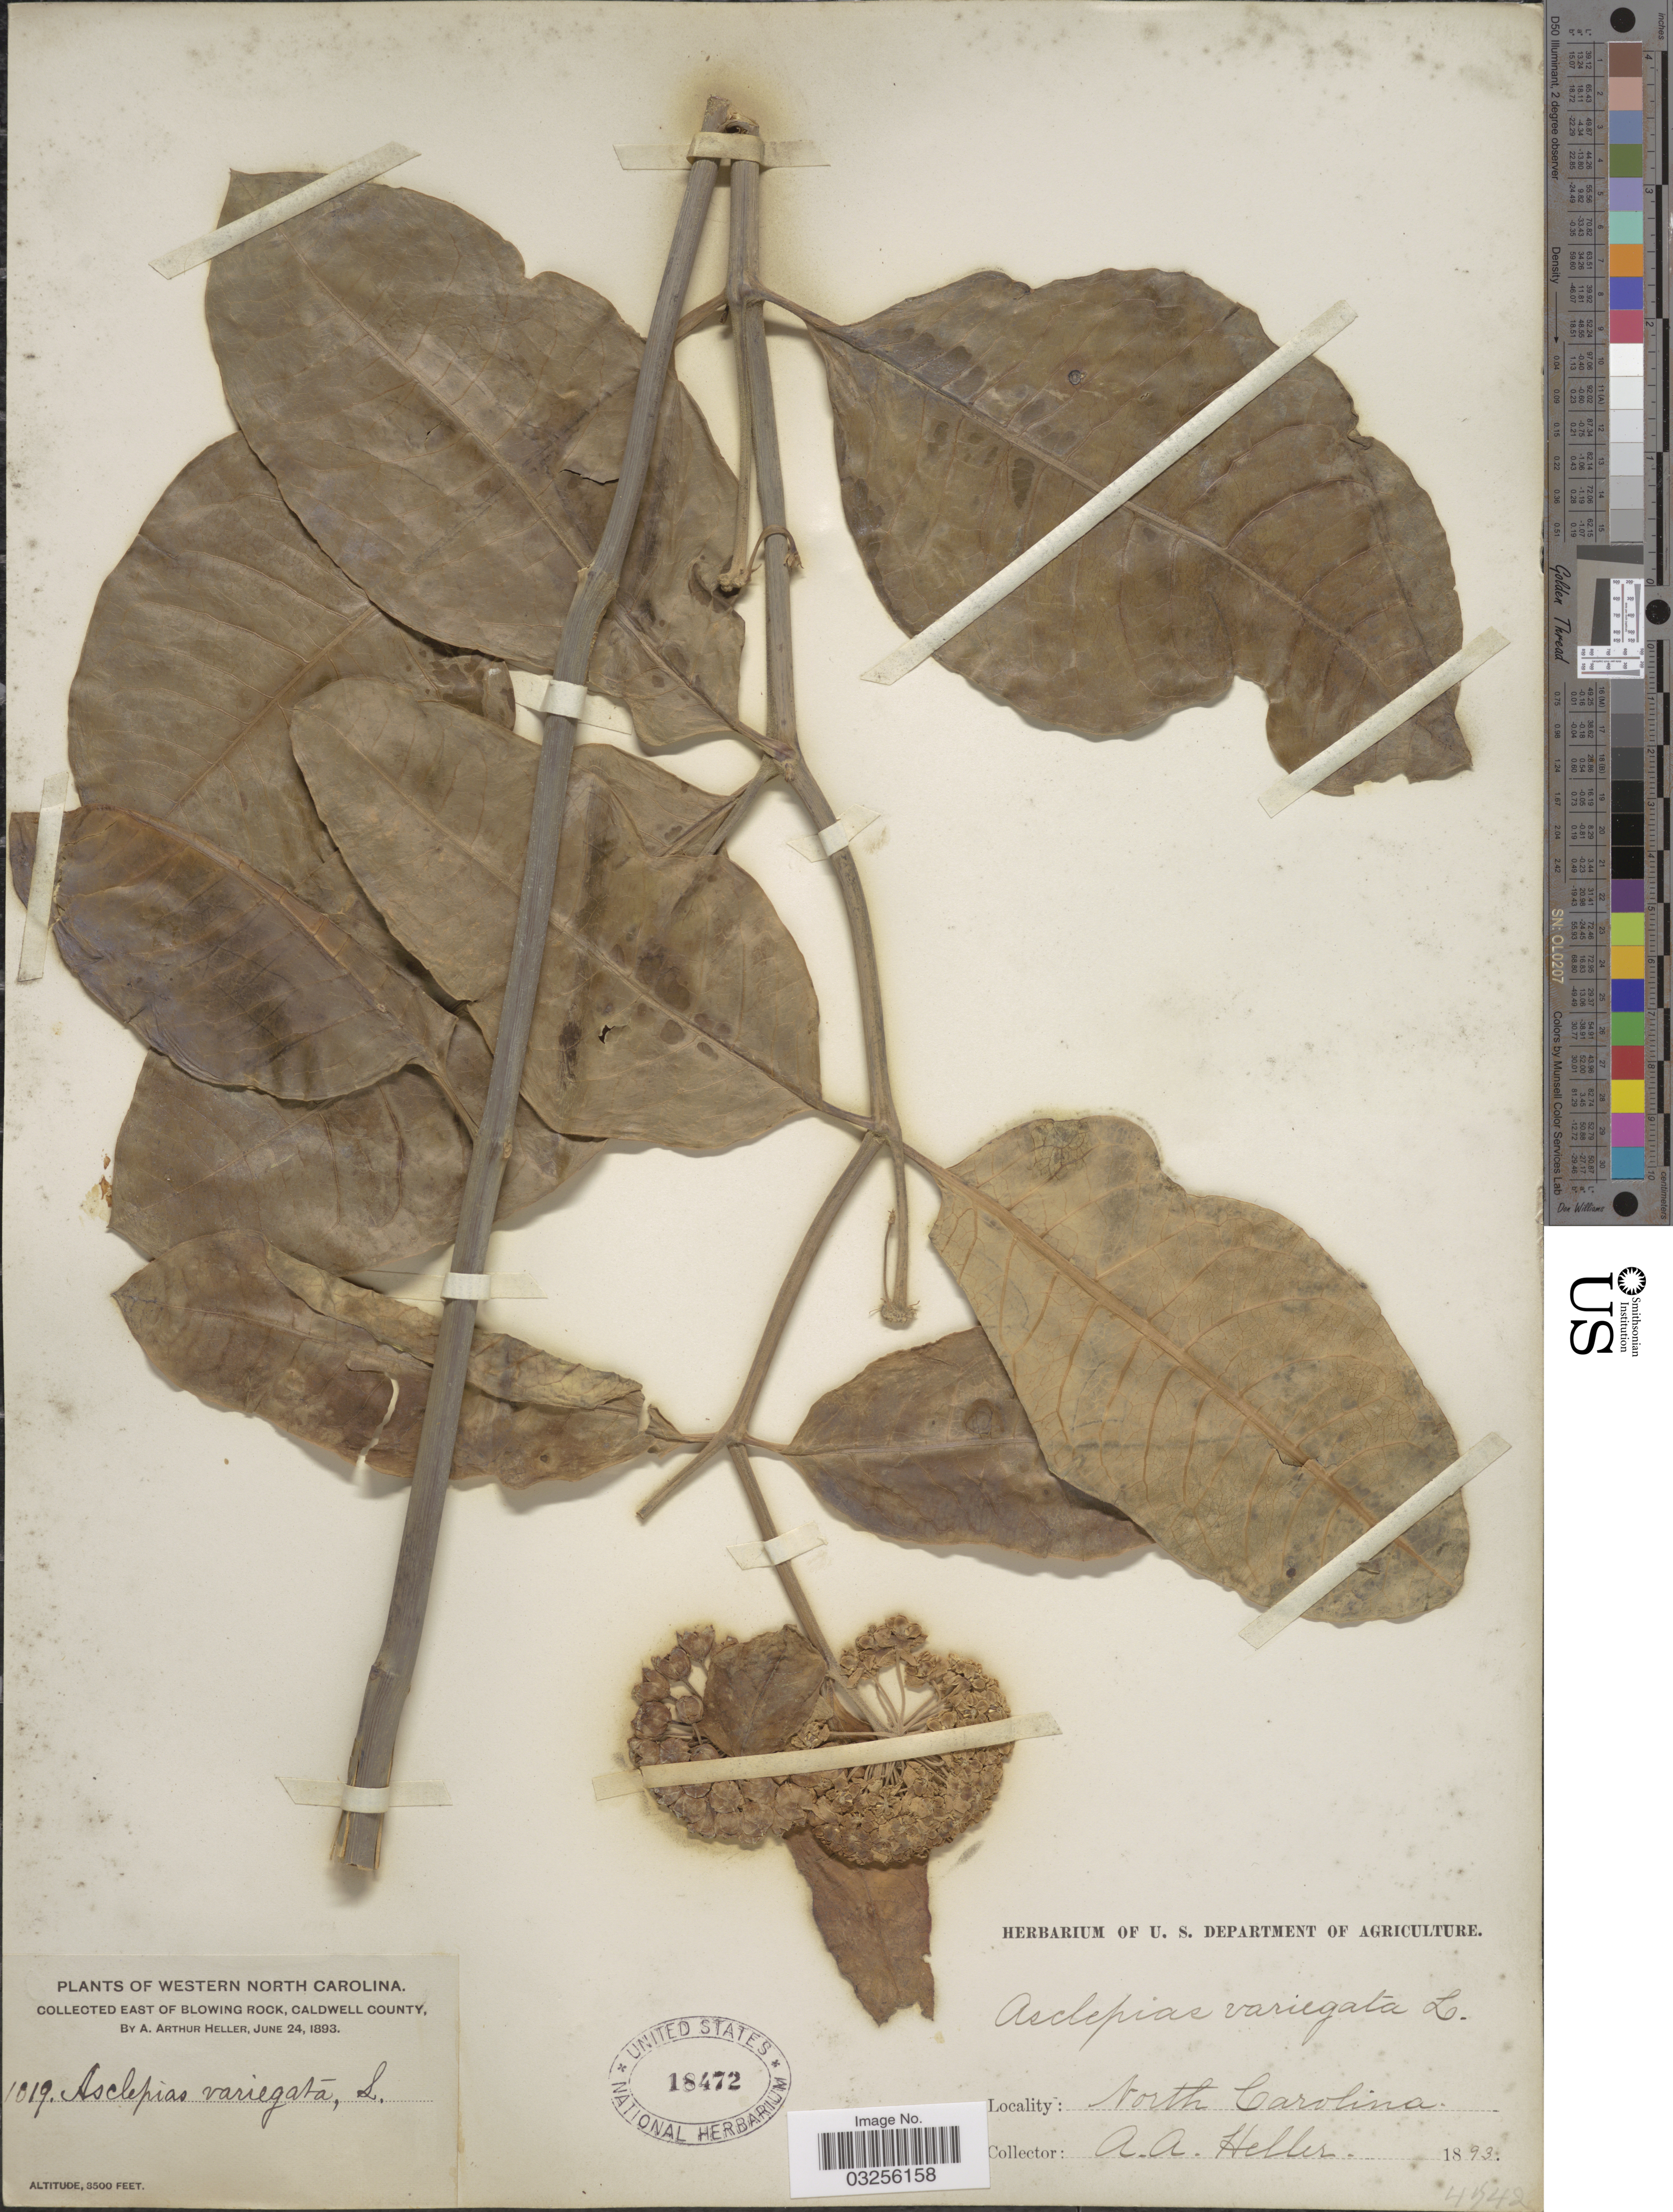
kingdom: Plantae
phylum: Tracheophyta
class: Magnoliopsida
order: Gentianales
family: Apocynaceae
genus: Asclepias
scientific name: Asclepias variegata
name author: L.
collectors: A. A. Heller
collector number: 1019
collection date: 1893-06-24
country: United States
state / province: North Carolina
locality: Western North Carolina. East of Blowing Rock, Caldwell County.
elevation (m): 1067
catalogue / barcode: US 18472